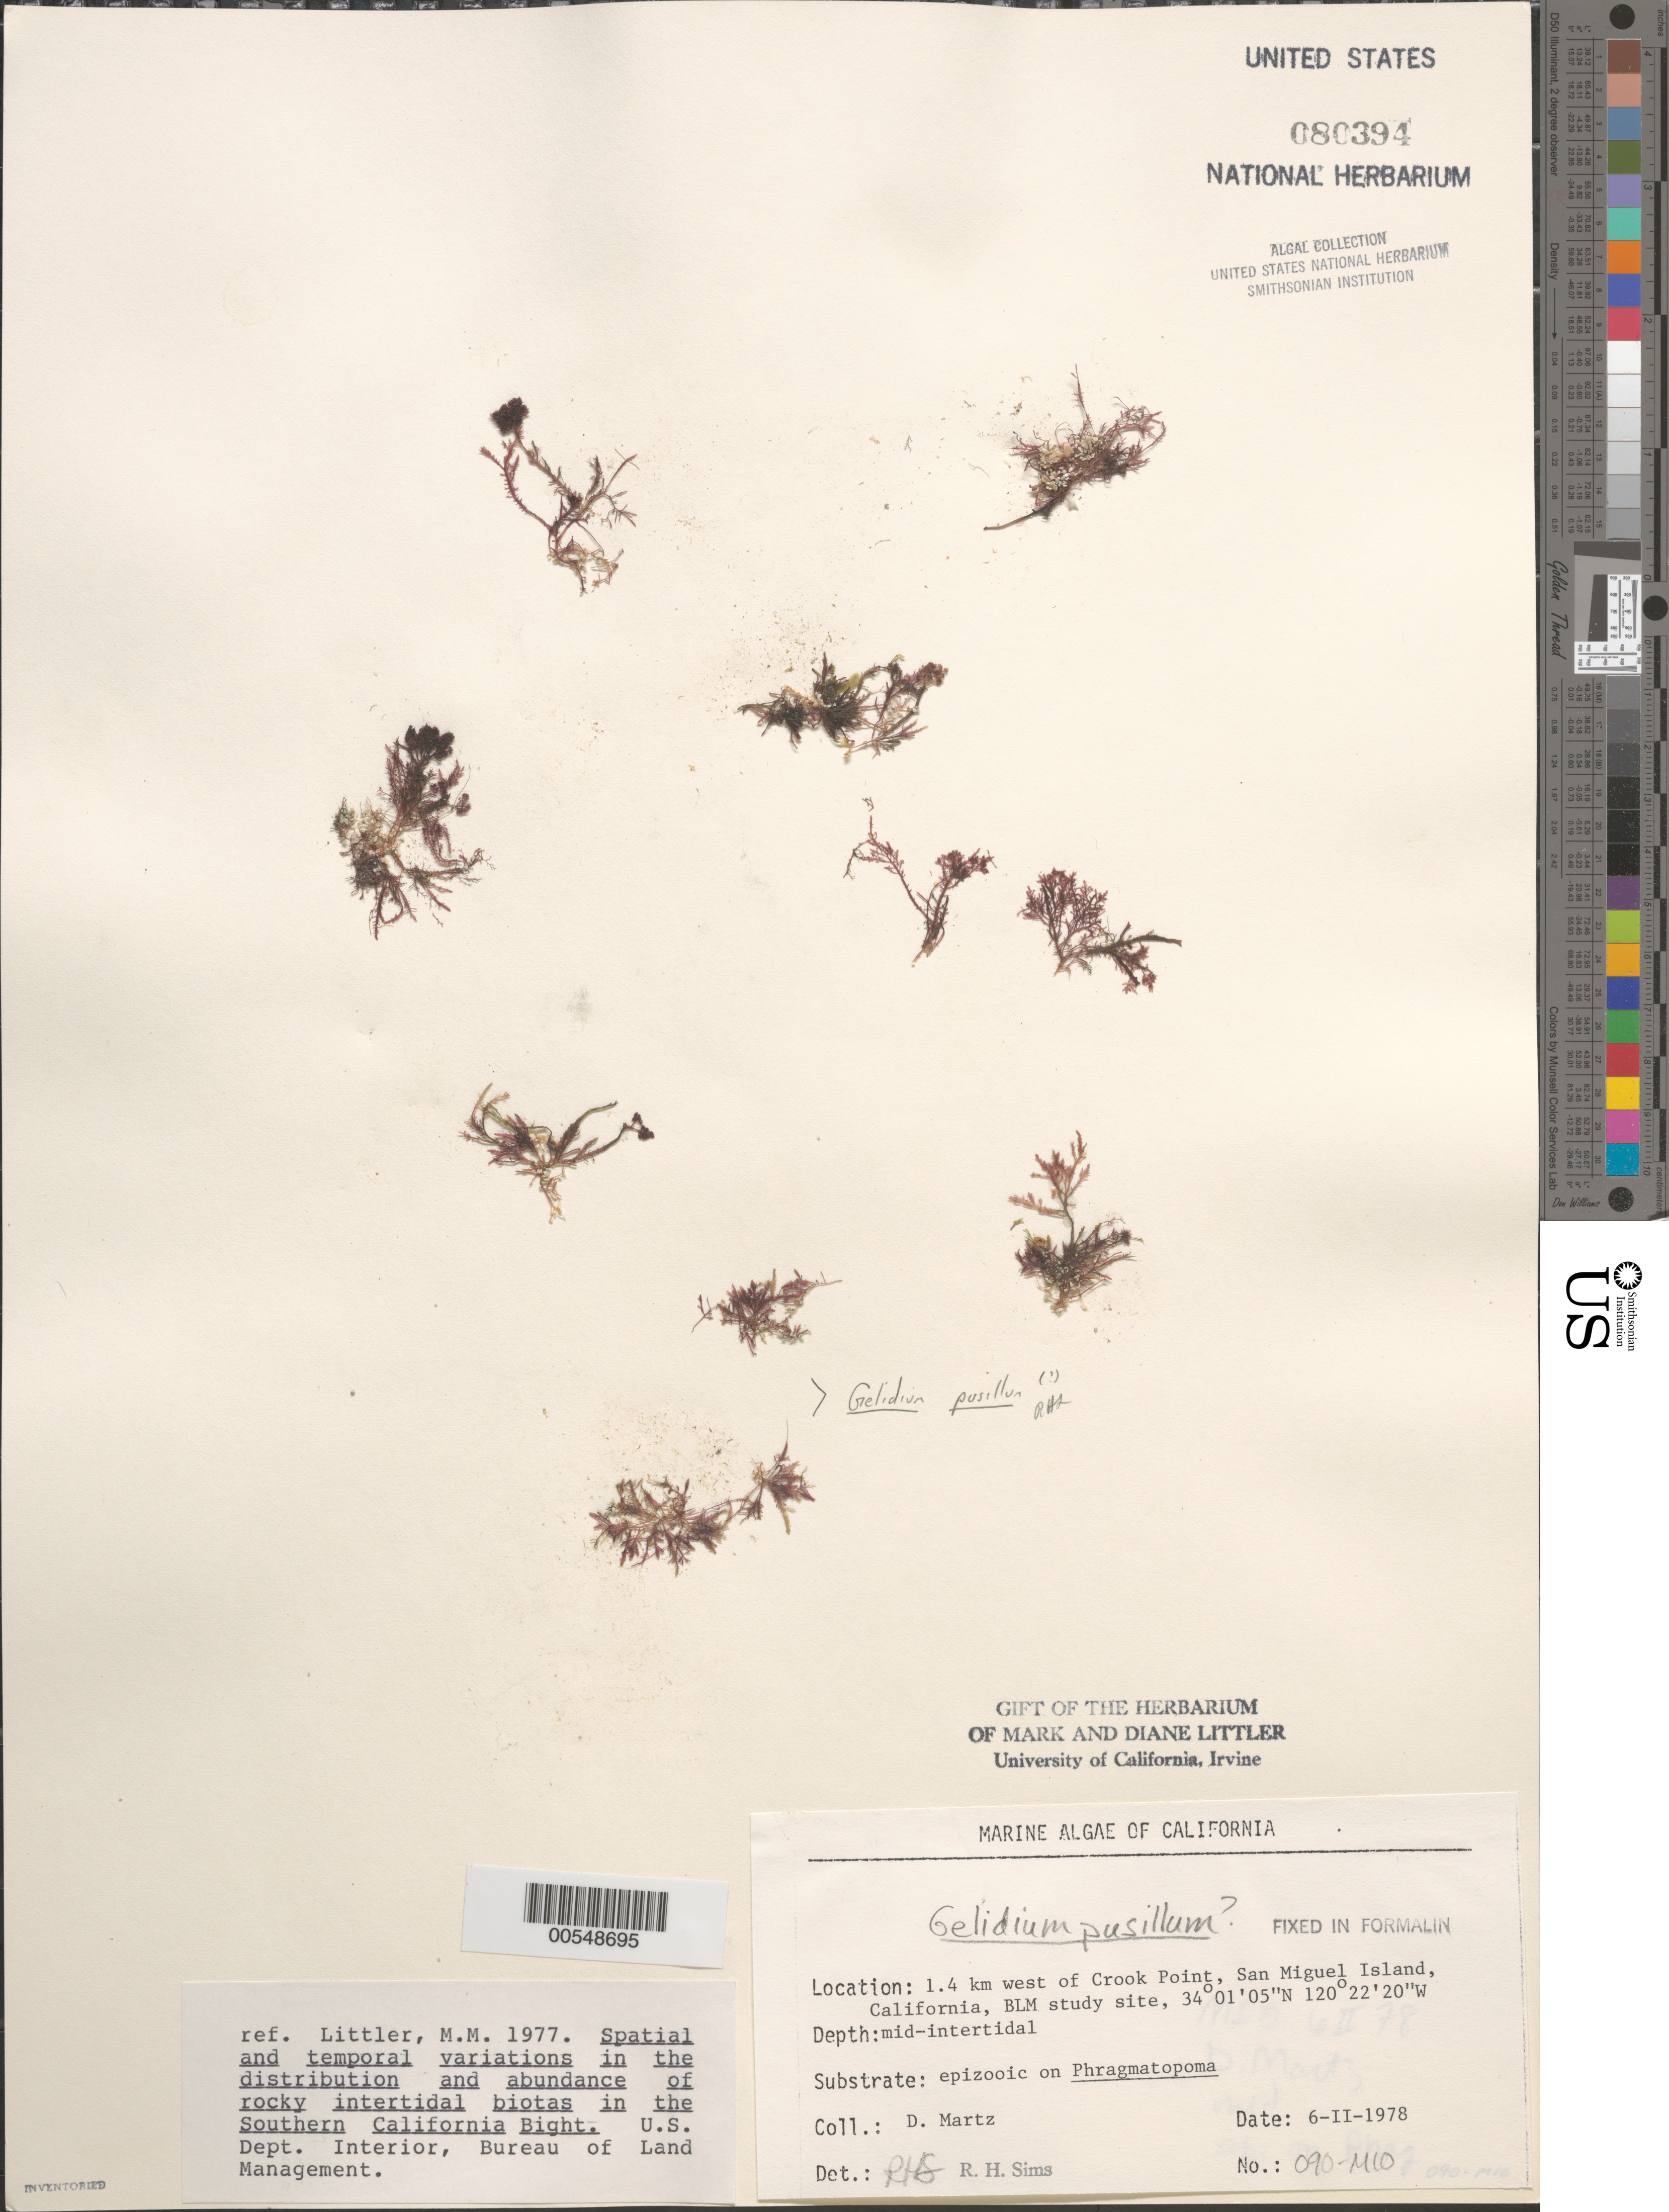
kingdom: Plantae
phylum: Rhodophyta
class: Florideophyceae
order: Gelidiales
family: Gelidiaceae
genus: Gelidium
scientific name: Gelidium pusillum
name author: (Stackh.) Le Jol.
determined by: Sims, Robert H.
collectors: D. Martz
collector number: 090-mio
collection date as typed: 06 Feb 1978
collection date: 1978-02-06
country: United States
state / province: California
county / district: Santa Barbara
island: San Miguel Island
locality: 1.4 km north of Crook Point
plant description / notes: BLM-SOCALBIGHT Rocky Intertidal Survey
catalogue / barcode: US 80394